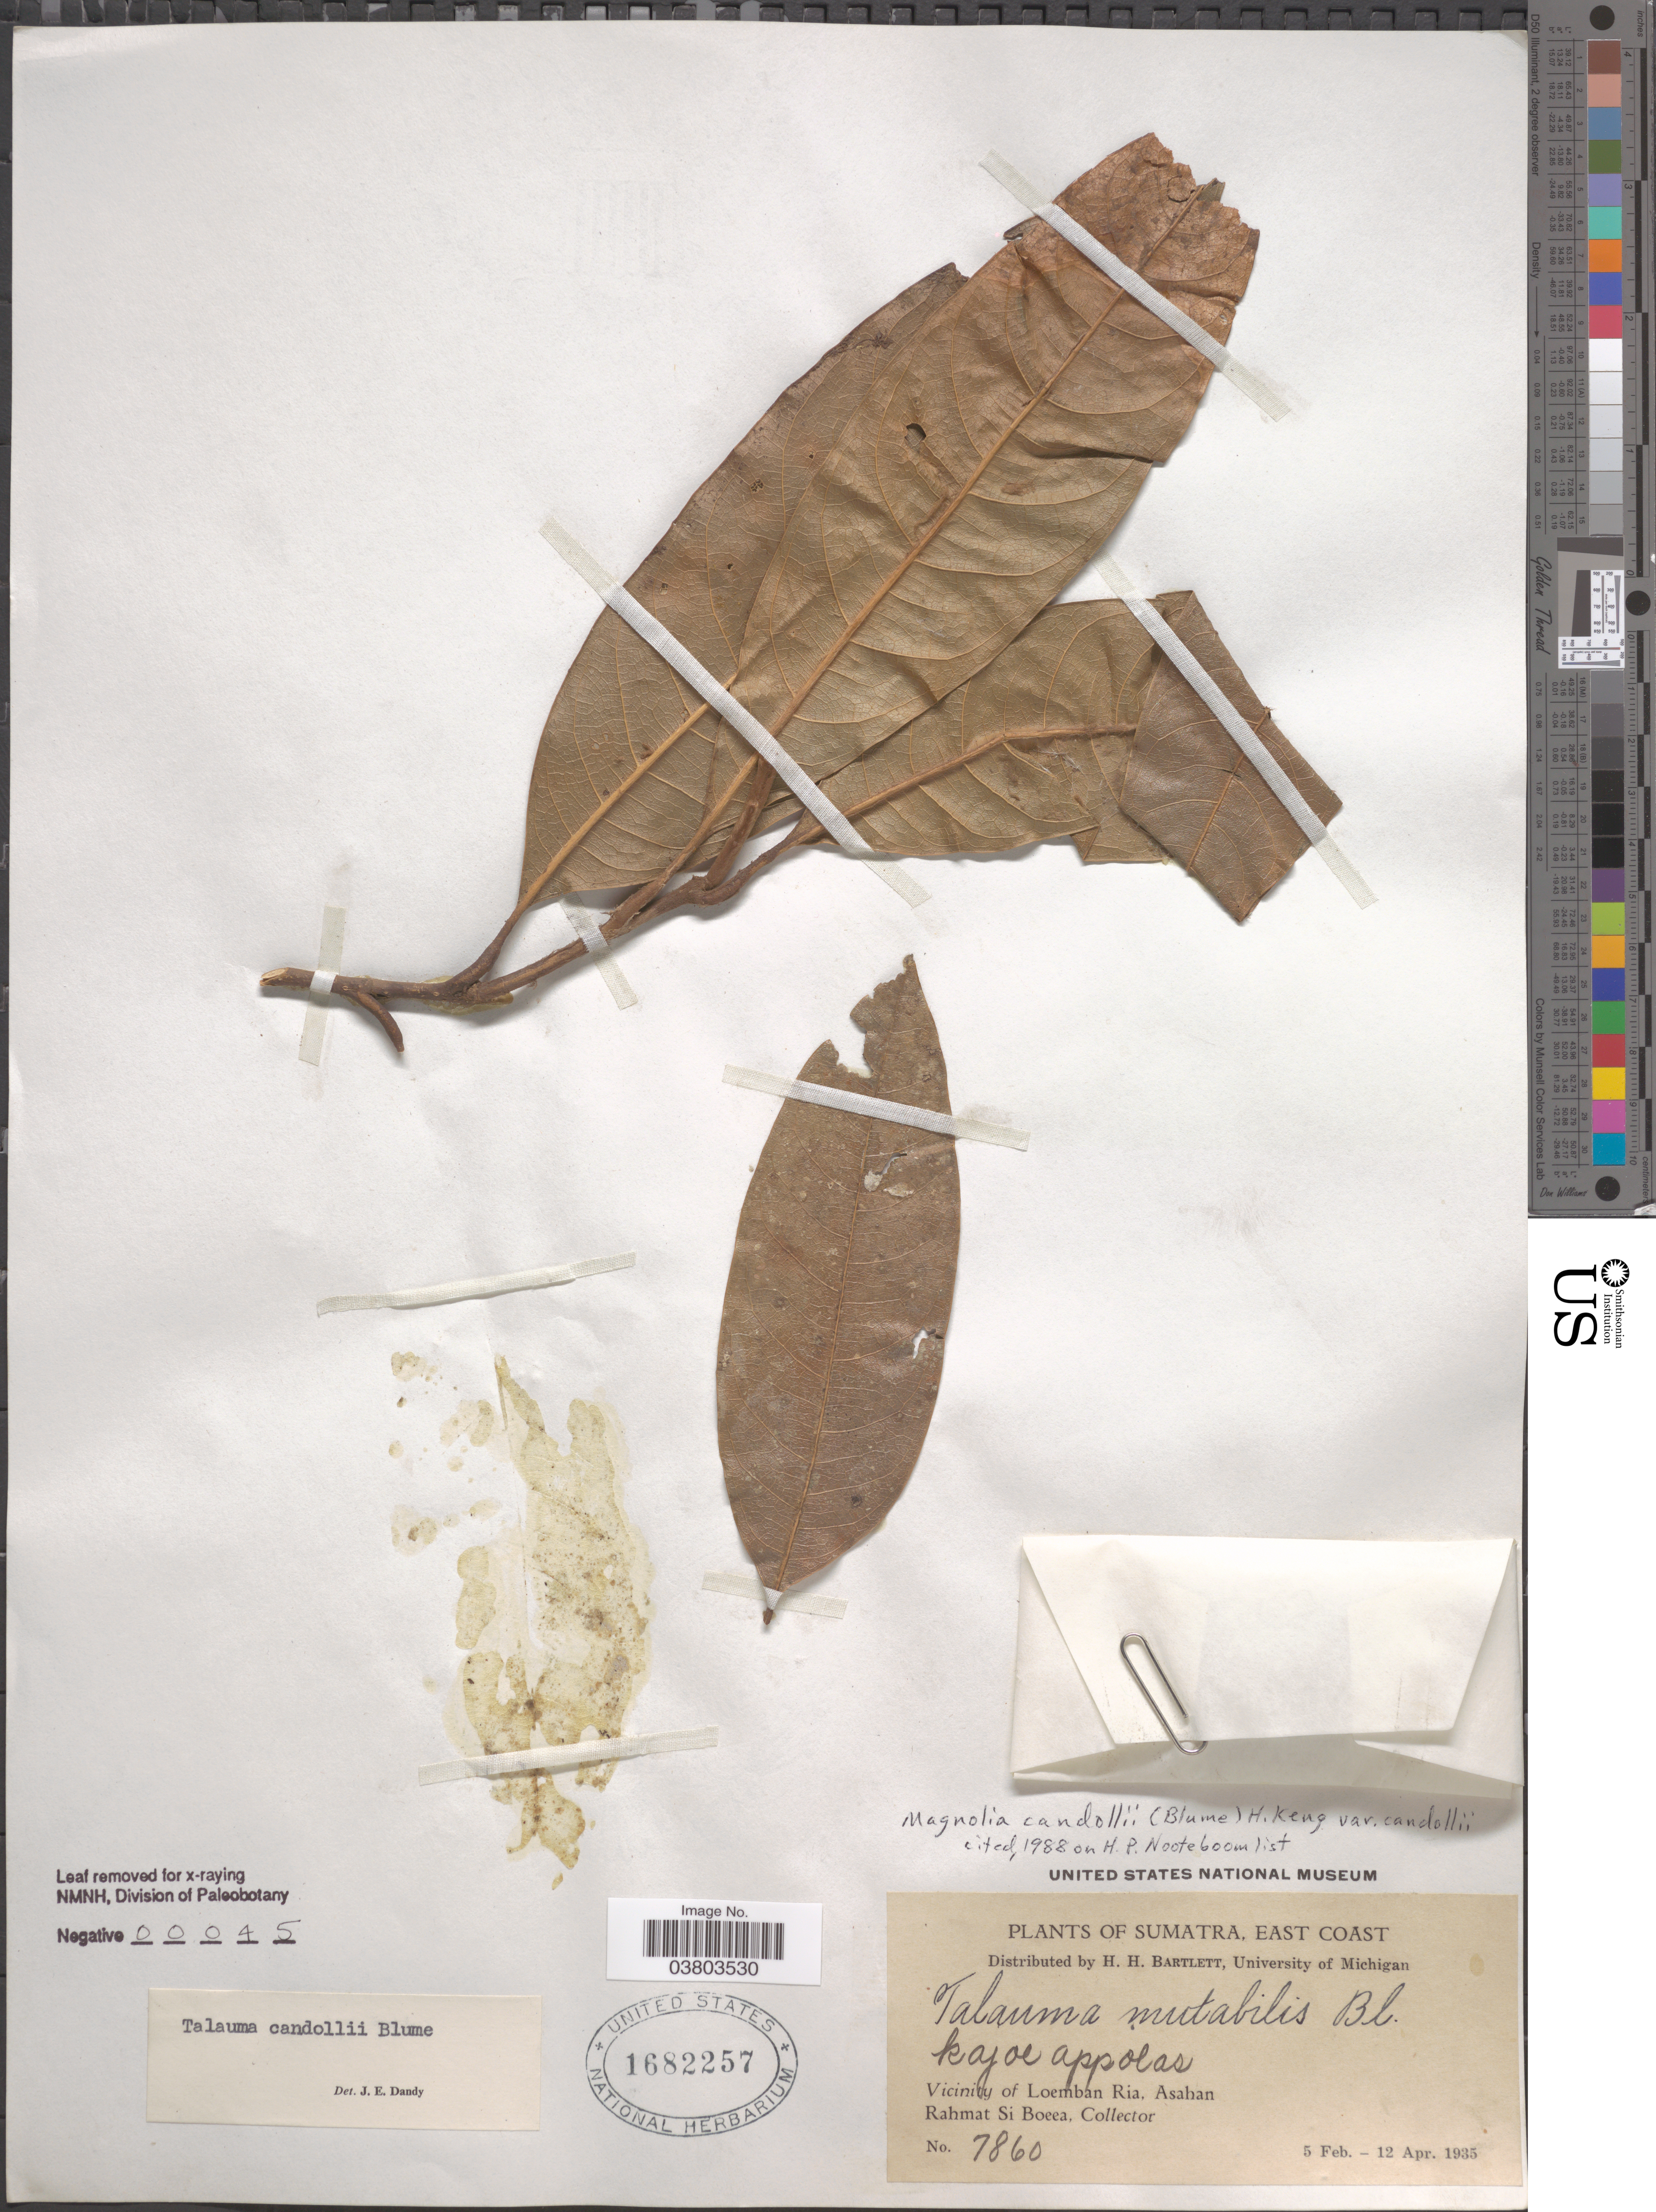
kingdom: Plantae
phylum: Tracheophyta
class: Magnoliopsida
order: Magnoliales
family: Magnoliaceae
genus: Magnolia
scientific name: Magnolia candollei var. candollei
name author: Link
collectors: Rahmat Si Boeea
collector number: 7860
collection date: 1935-02-05/1935-04-12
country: Indonesia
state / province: Sumatra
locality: East Coast. Vicinity of Loemban Ria, Asahan.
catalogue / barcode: US 1682257